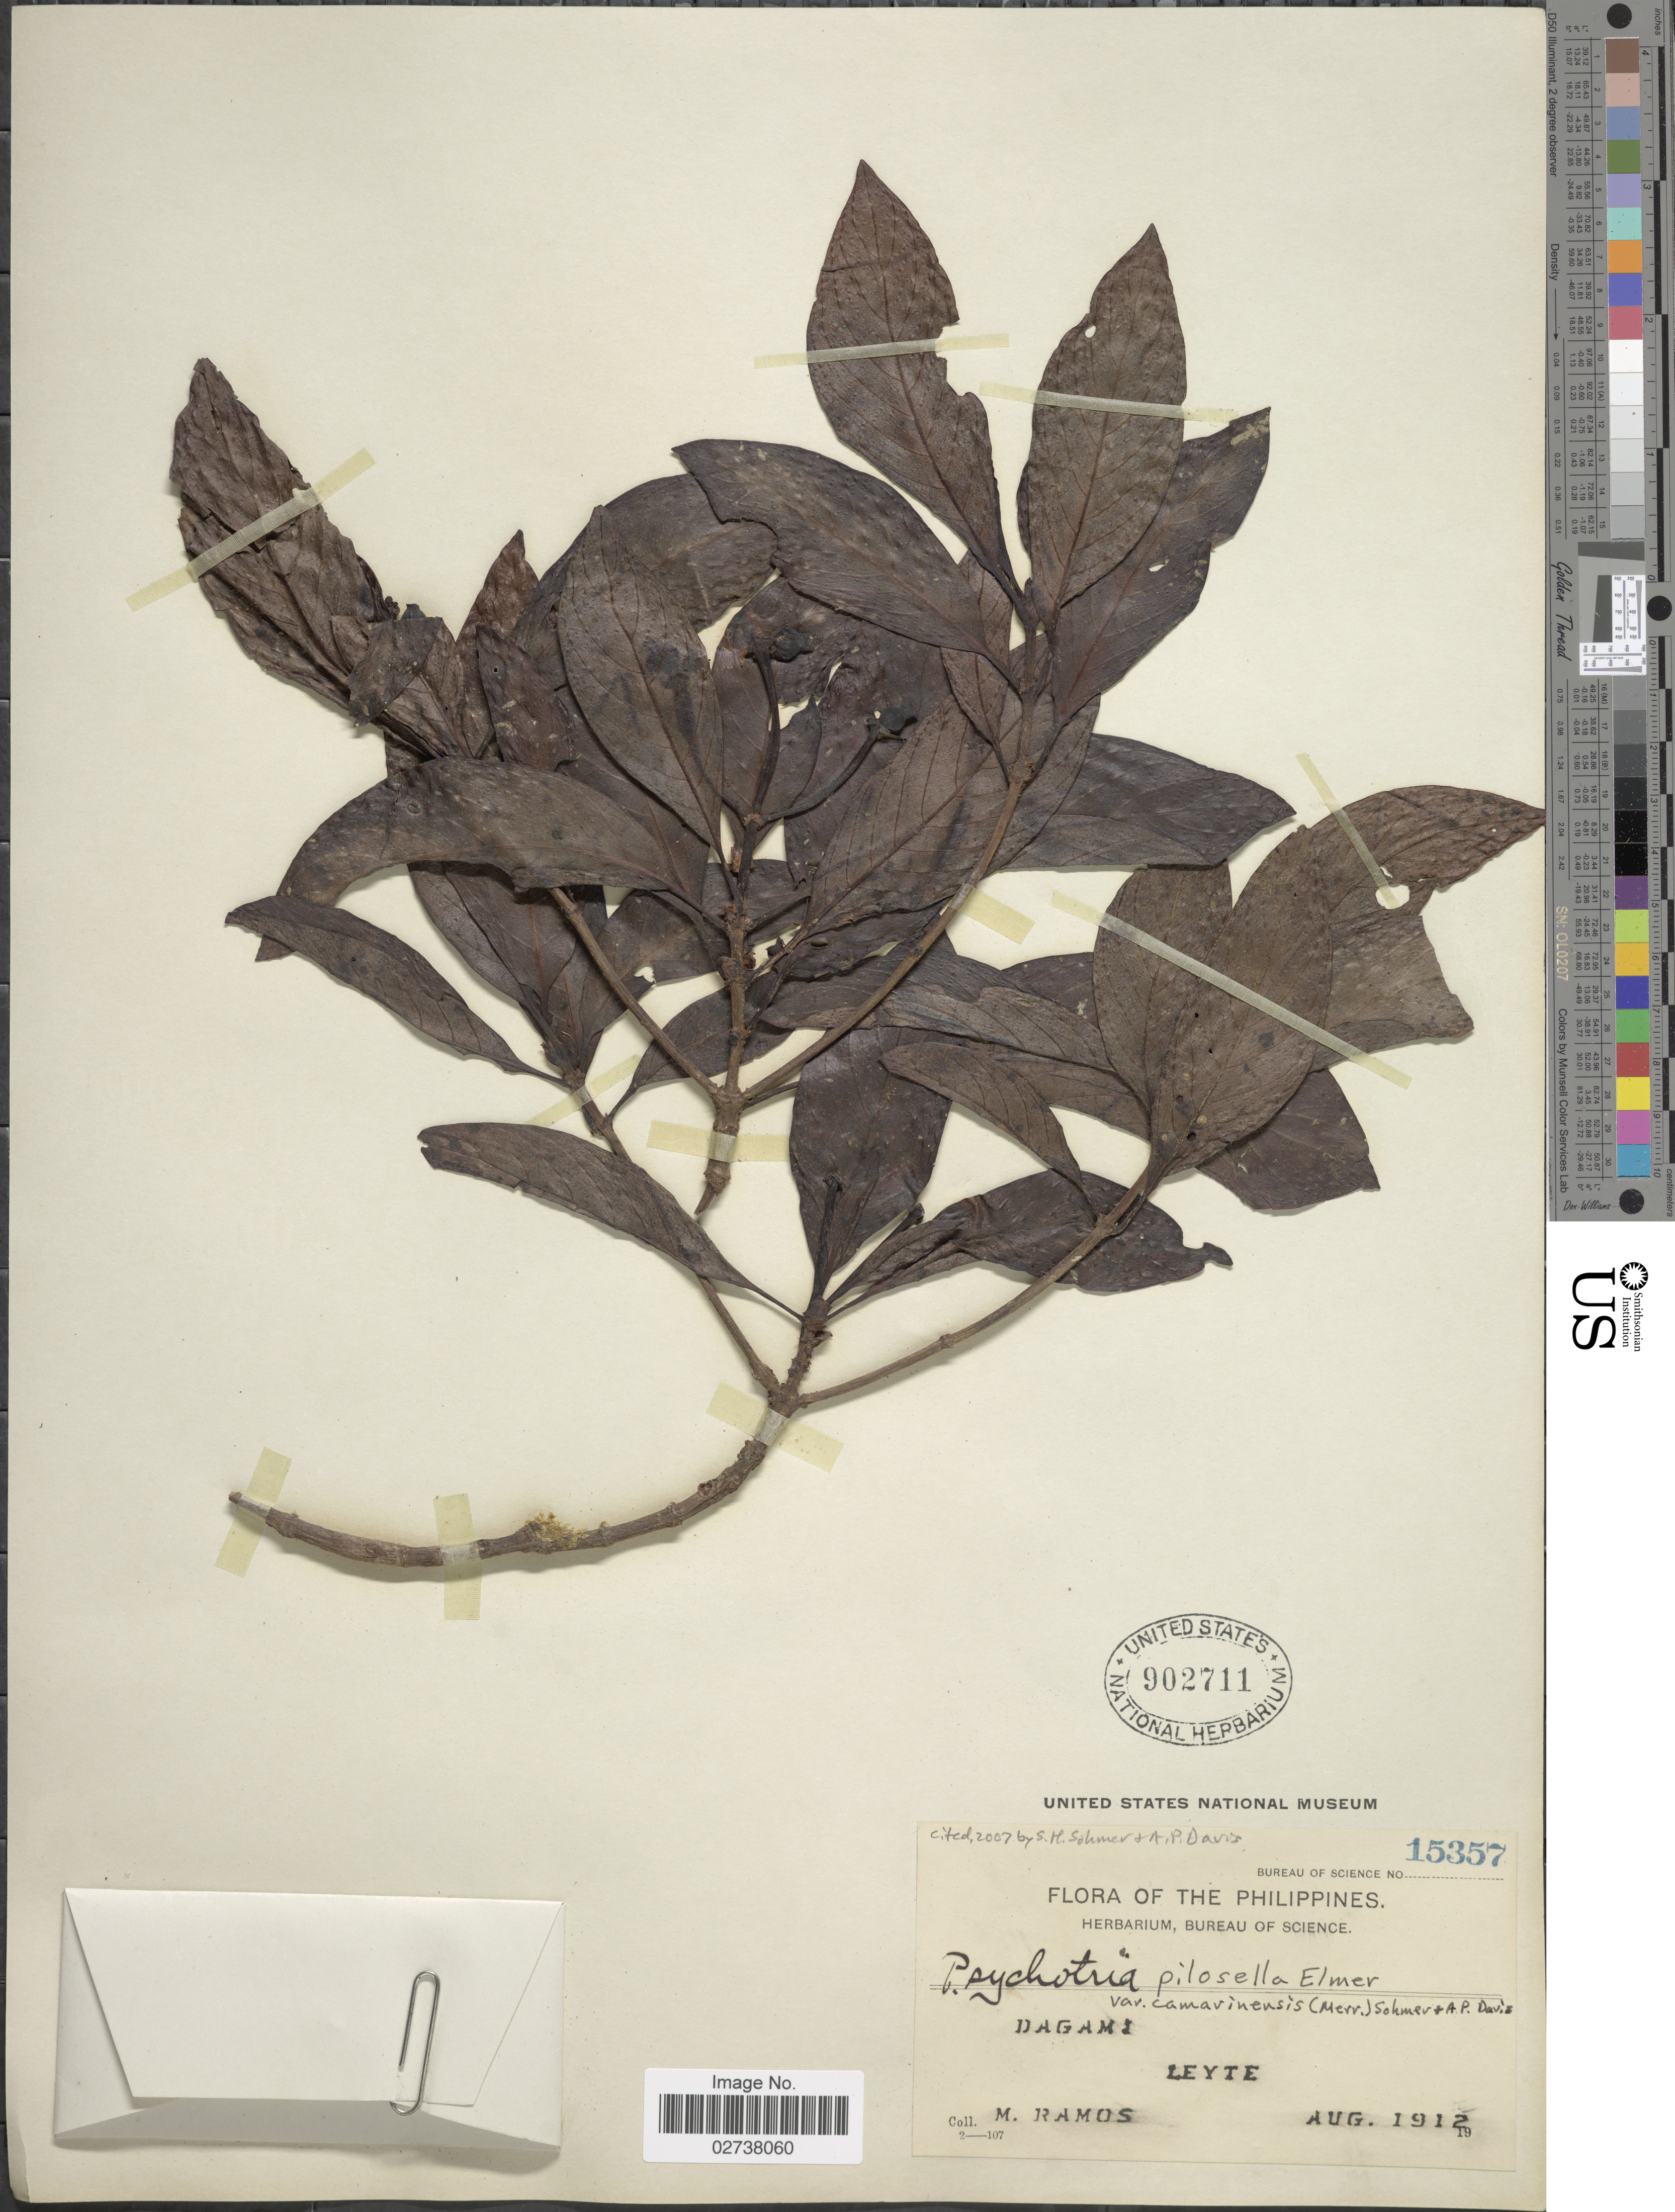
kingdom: Plantae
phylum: Tracheophyta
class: Magnoliopsida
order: Gentianales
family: Rubiaceae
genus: Psychotria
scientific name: Psychotria pilosella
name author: Elmer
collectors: M. Ramos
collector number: Bureau of Science 15357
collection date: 1912-08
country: Philippines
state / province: Eastern Visayas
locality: Dagami, Leyte.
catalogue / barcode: US 902711